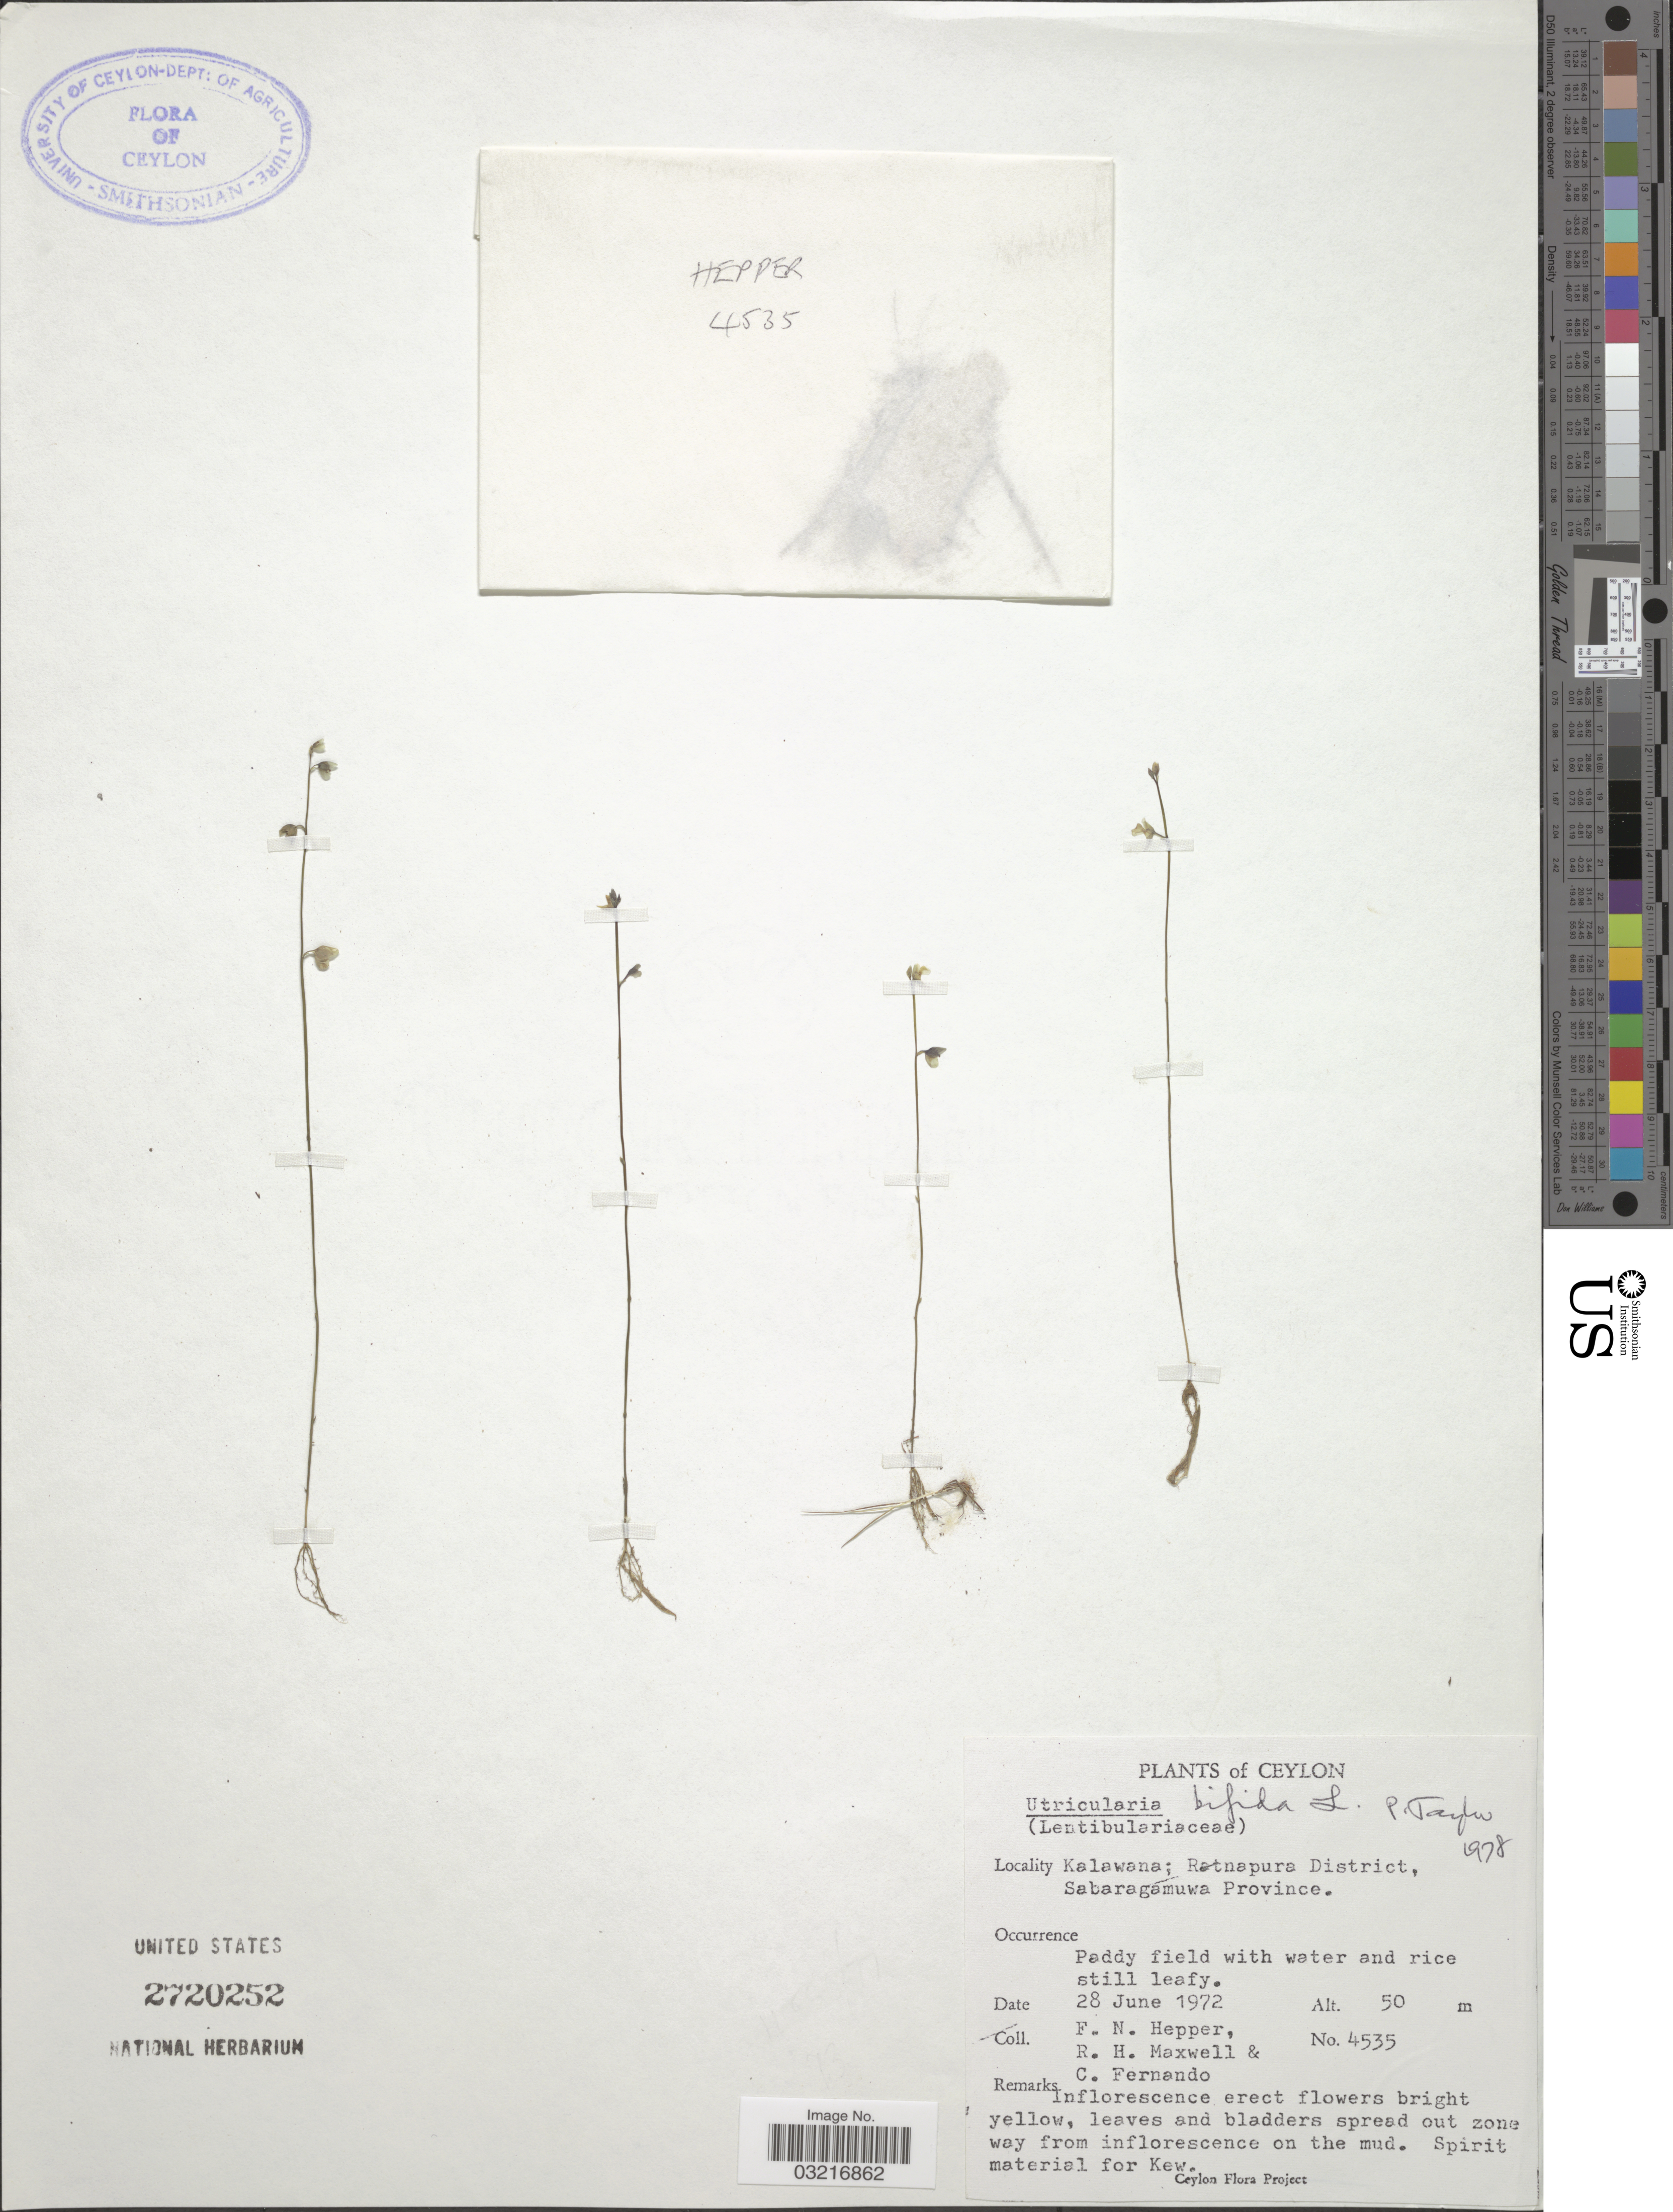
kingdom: Plantae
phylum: Tracheophyta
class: Magnoliopsida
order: Lamiales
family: Lentibulariaceae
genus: Utricularia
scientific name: Utricularia bifida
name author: L.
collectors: F. Hepper, R. Maxwell & C. Fernando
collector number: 4535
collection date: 1972-06-28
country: Sri Lanka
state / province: Sabaragamuwa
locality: Ceylon. Kalawana; Ratnapura District.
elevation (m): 50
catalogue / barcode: US 2720252